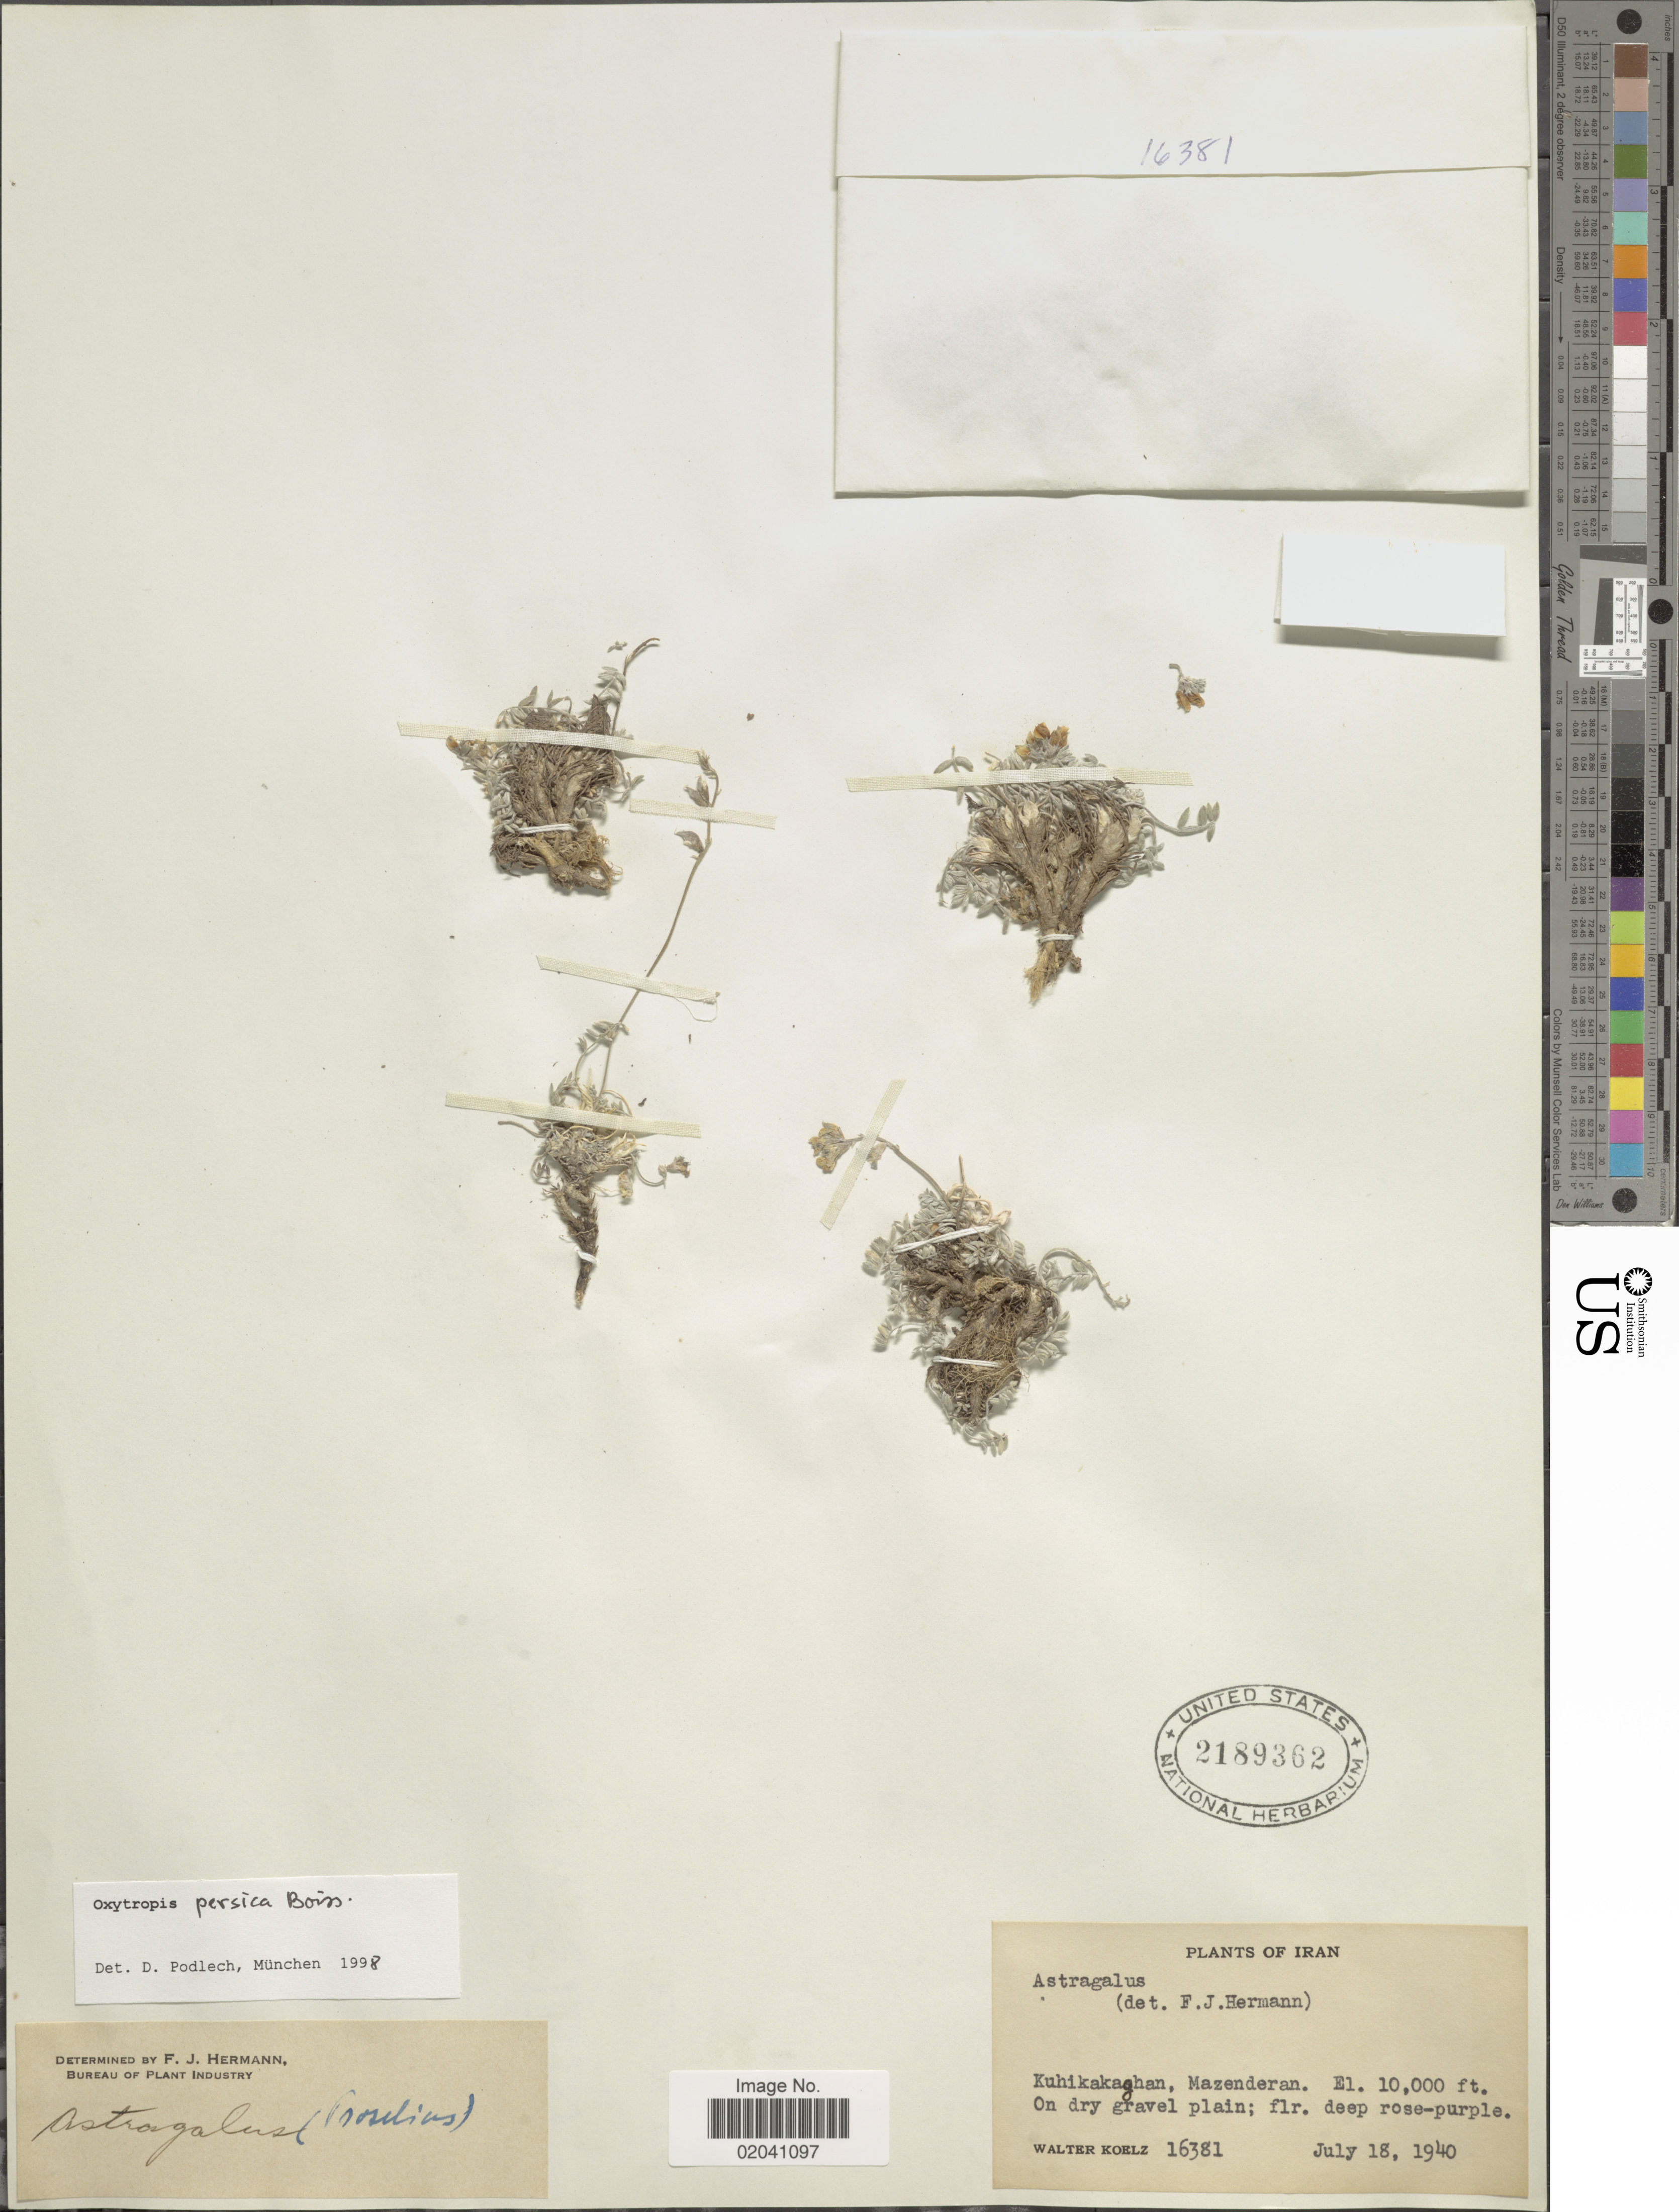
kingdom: Plantae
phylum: Tracheophyta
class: Magnoliopsida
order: Fabales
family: Fabaceae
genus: Oxytropis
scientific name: Oxytropis persica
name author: Boiss.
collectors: W. N. Koelz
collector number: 16381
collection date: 1940-07-18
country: Iran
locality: Kuhikakaghan, Mazenderan, on dry gravel plain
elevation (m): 3048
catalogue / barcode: US 2189362